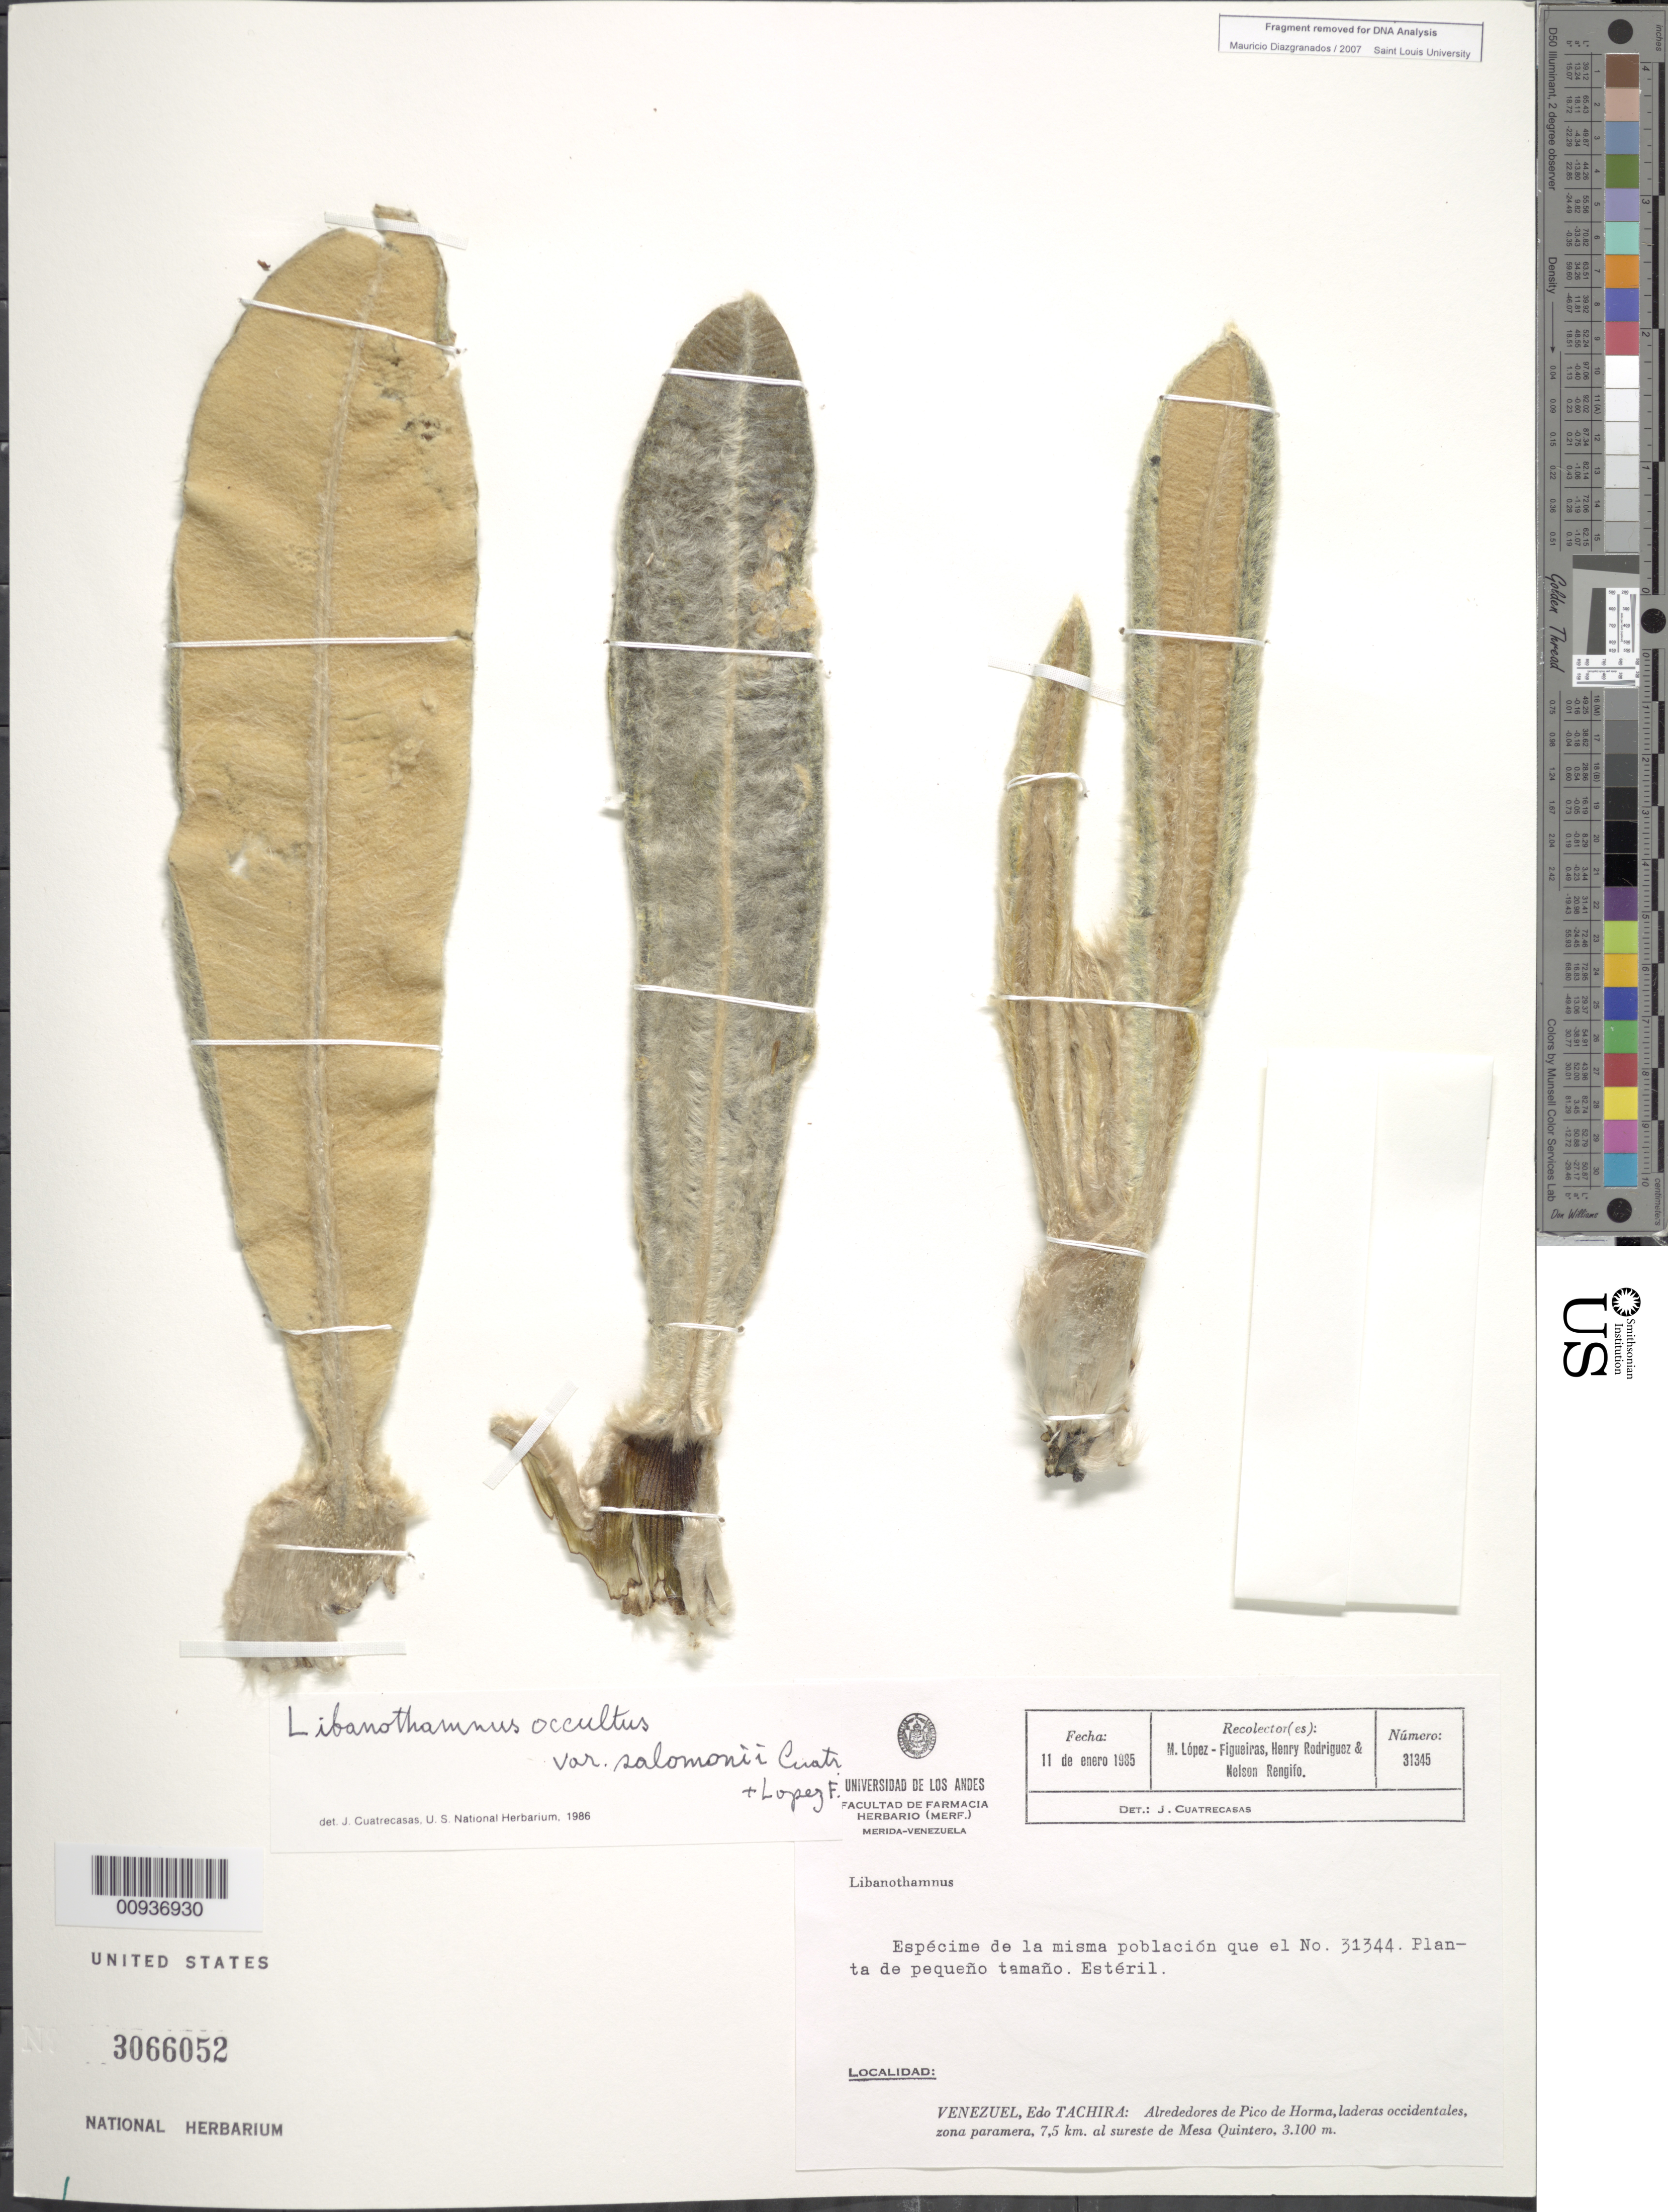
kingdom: Plantae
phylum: Tracheophyta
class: Magnoliopsida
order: Asterales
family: Asteraceae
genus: Libanothamnus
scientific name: Libanothamnus occultus subsp. occultus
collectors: M. López Figueiras, H. A. Rodriguez & N. Rengifo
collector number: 31345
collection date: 1985-01-11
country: Venezuela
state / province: Táchira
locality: Alrededores de Pico de Horma, laderas occidentales, 7,5 km al sureste de Mesa Quintero.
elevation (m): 3100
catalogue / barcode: US 3066052